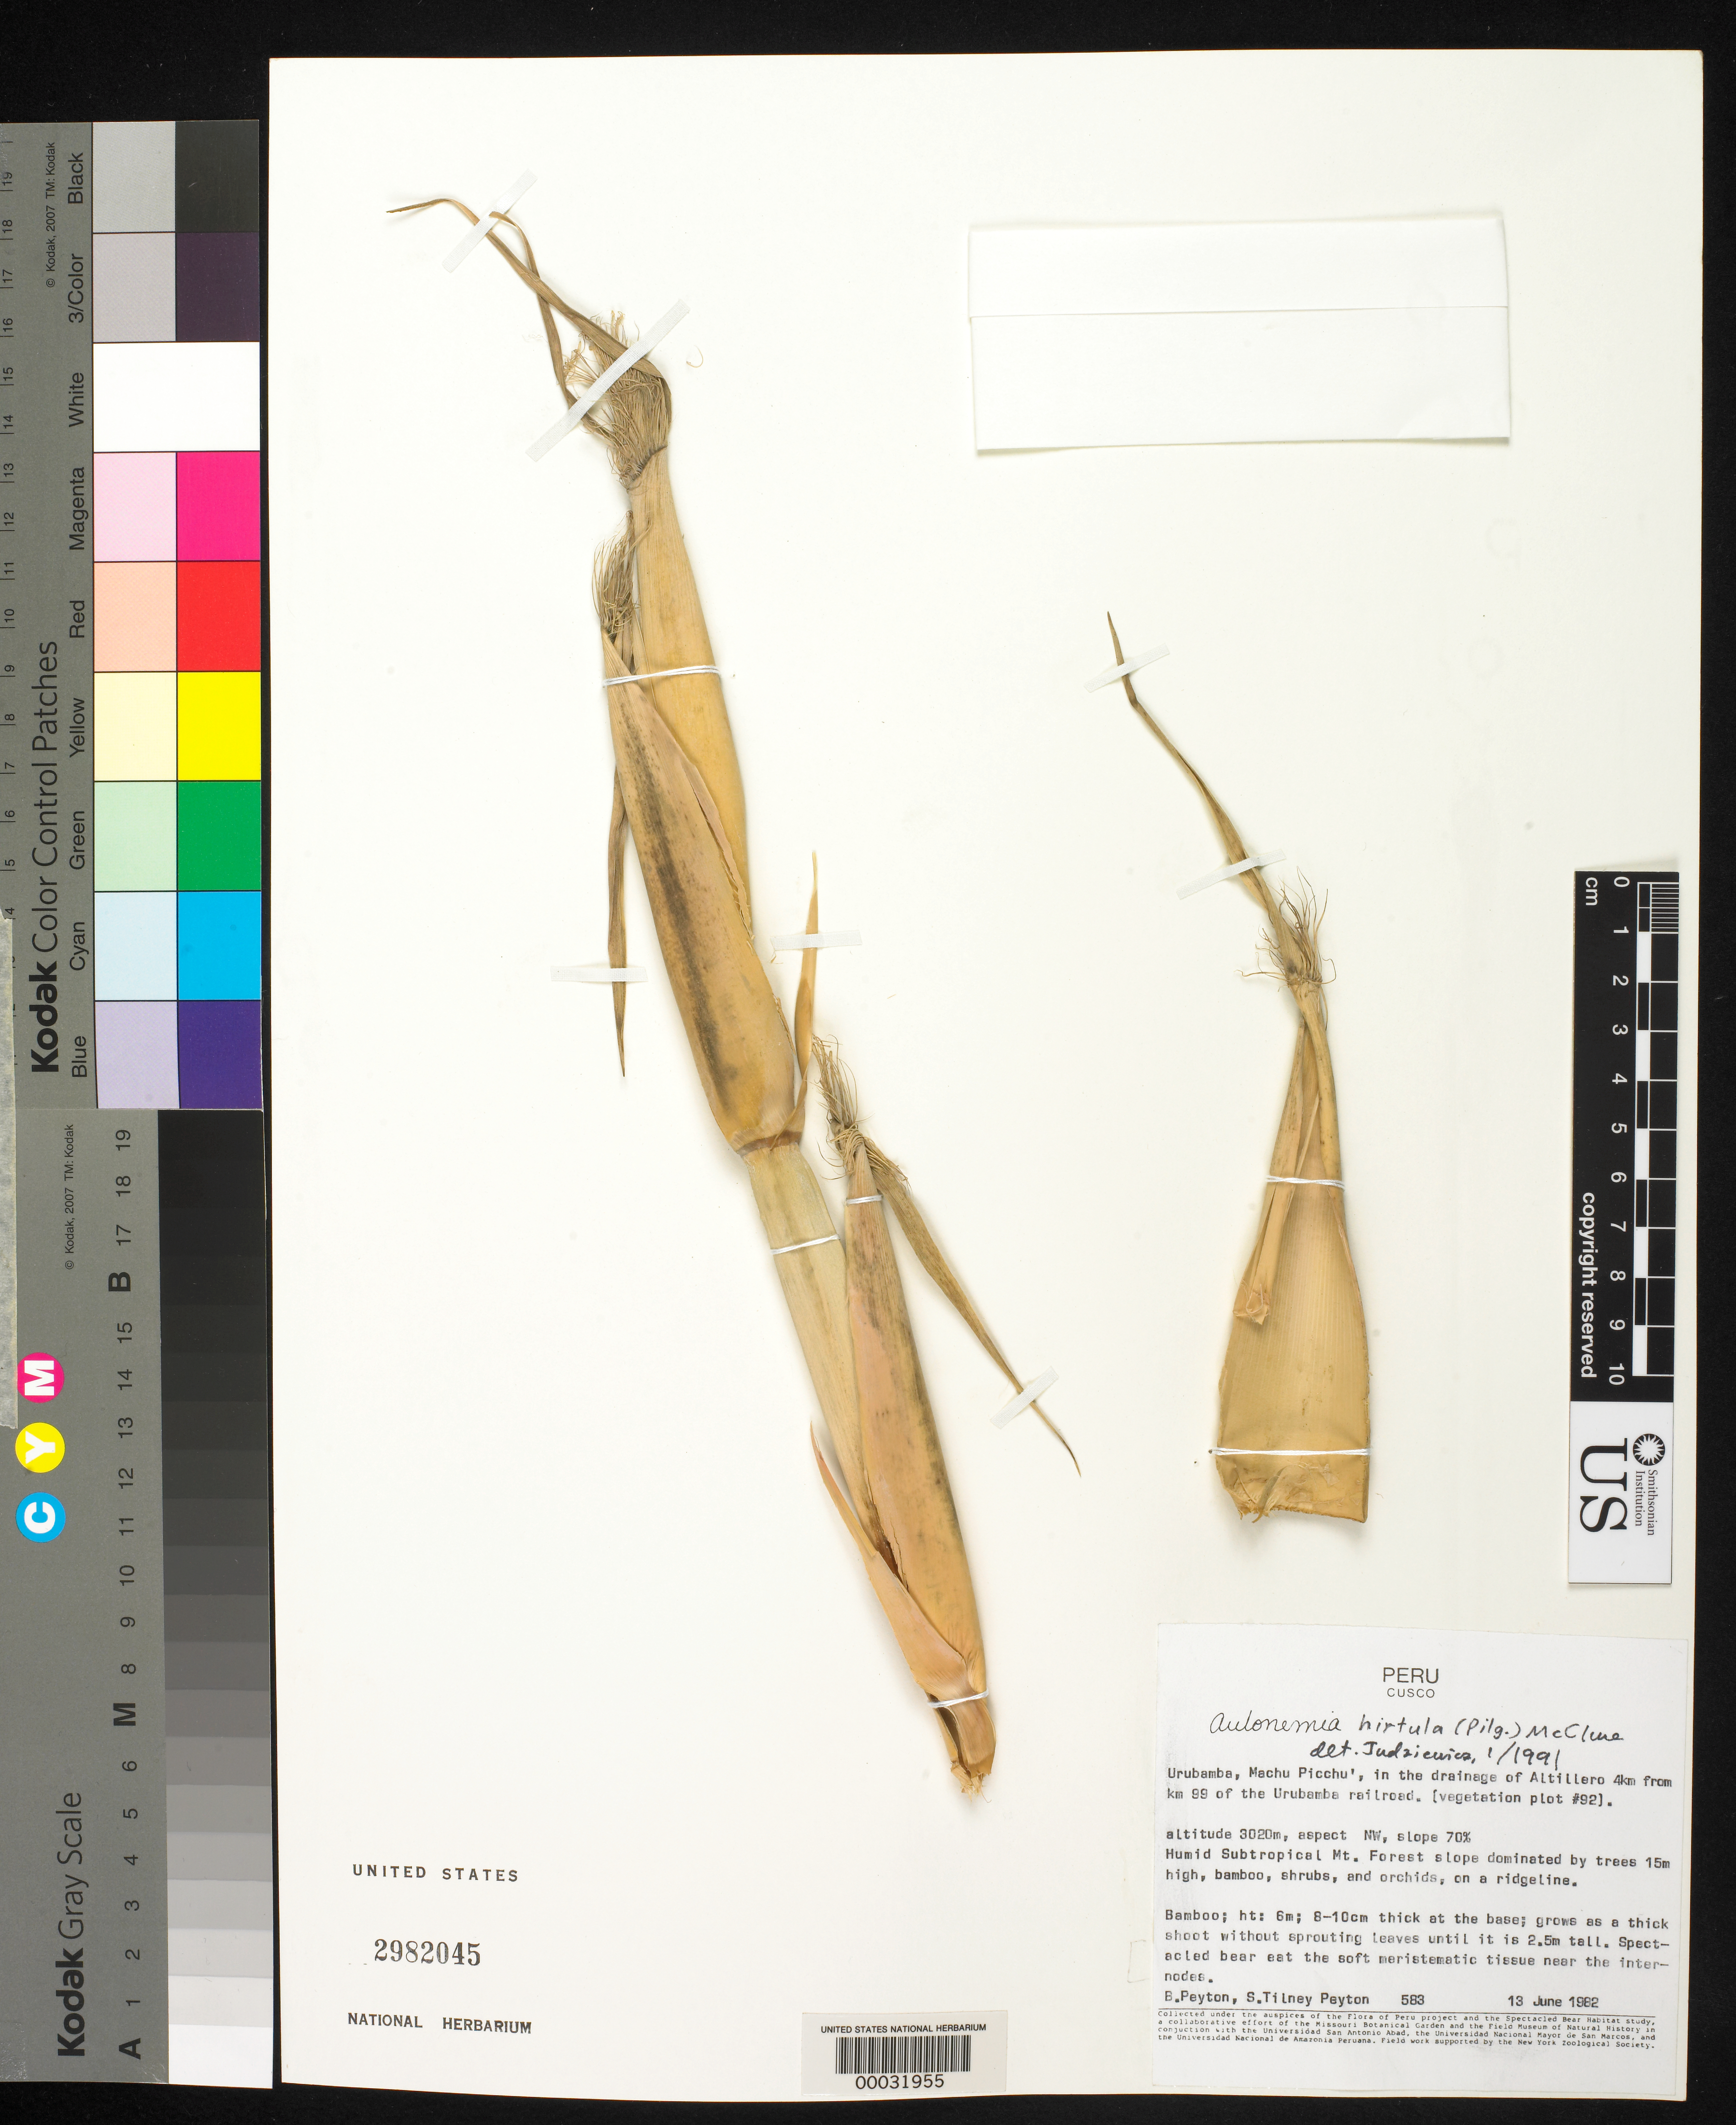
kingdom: Plantae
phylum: Tracheophyta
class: Liliopsida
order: Poales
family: Poaceae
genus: Aulonemia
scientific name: Aulonemia hirtula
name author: (Pilg.) McClure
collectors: B. Peyton & S. Peyton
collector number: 583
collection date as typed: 13 Jun 1982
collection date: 1982-06-13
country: Peru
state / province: Cusco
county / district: Urubamba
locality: Machu Picchu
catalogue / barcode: US 2982045